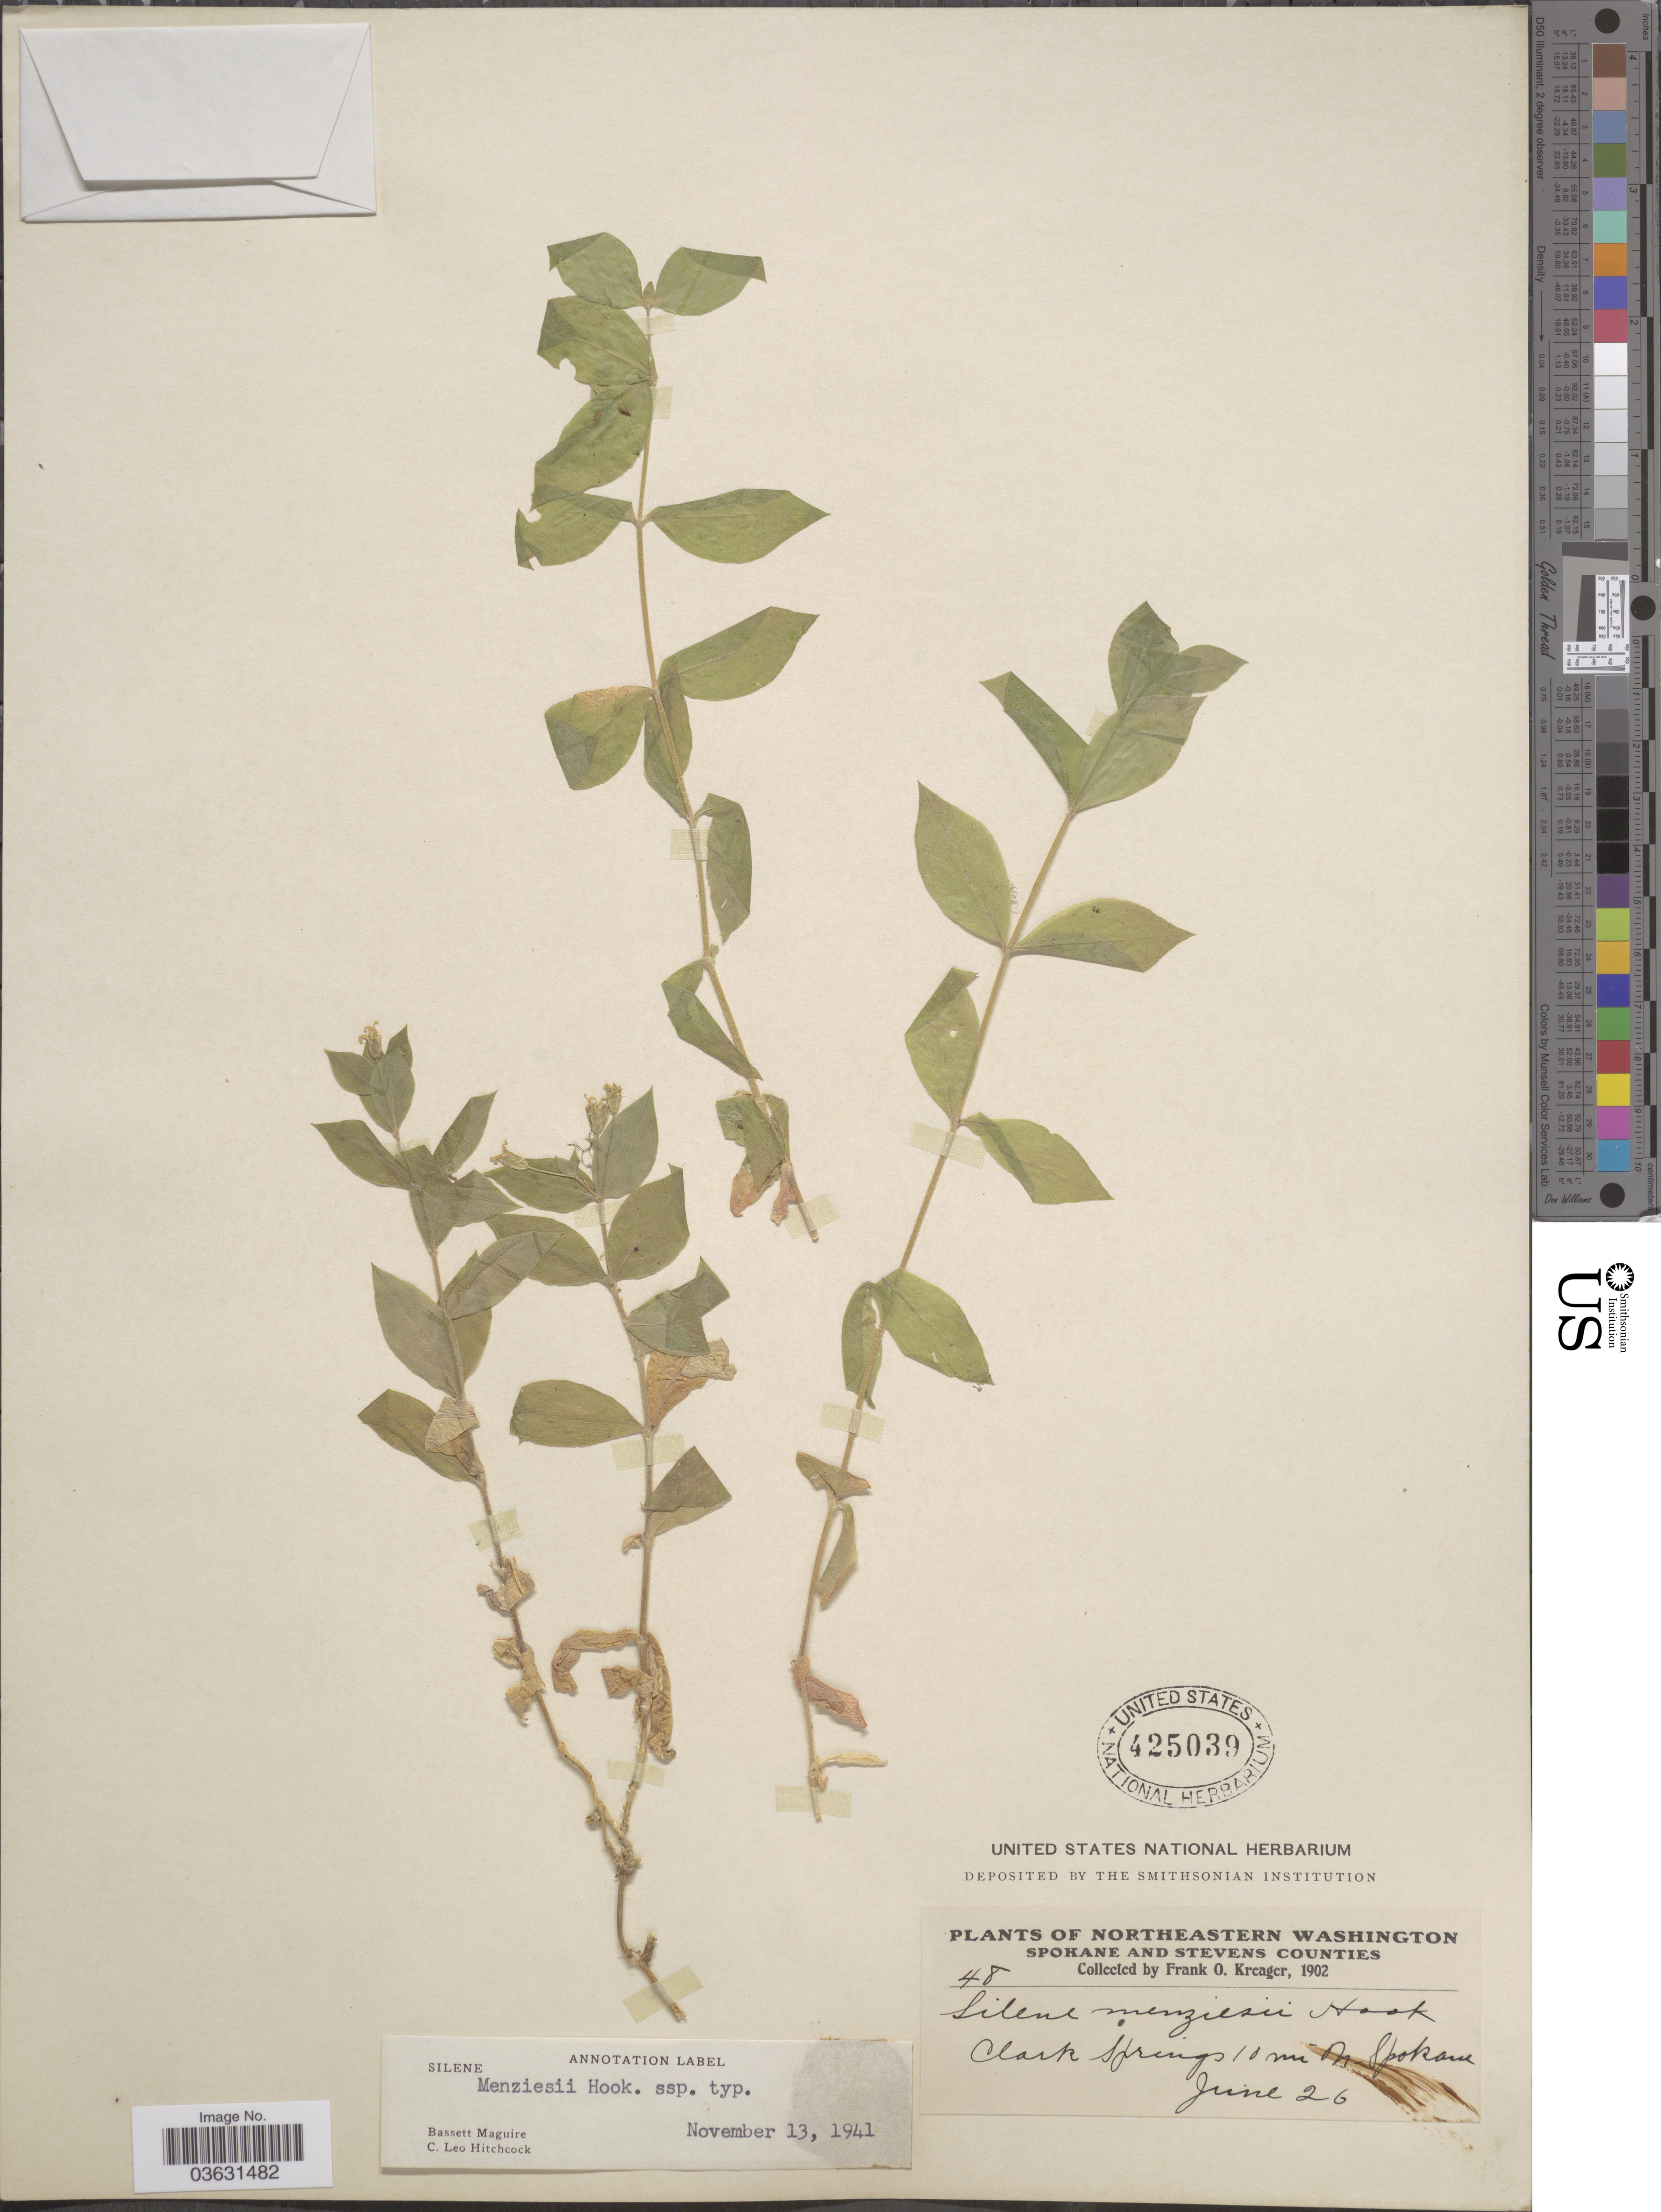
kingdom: Plantae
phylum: Tracheophyta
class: Magnoliopsida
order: Caryophyllales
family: Caryophyllaceae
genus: Silene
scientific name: Silene menziesii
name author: Hook.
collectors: F. Kreager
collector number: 48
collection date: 1902-06-26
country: United States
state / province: Washington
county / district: Spokane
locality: Northeastern Washington. Clark Springs 10 mi N. Spokane.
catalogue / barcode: US 425039